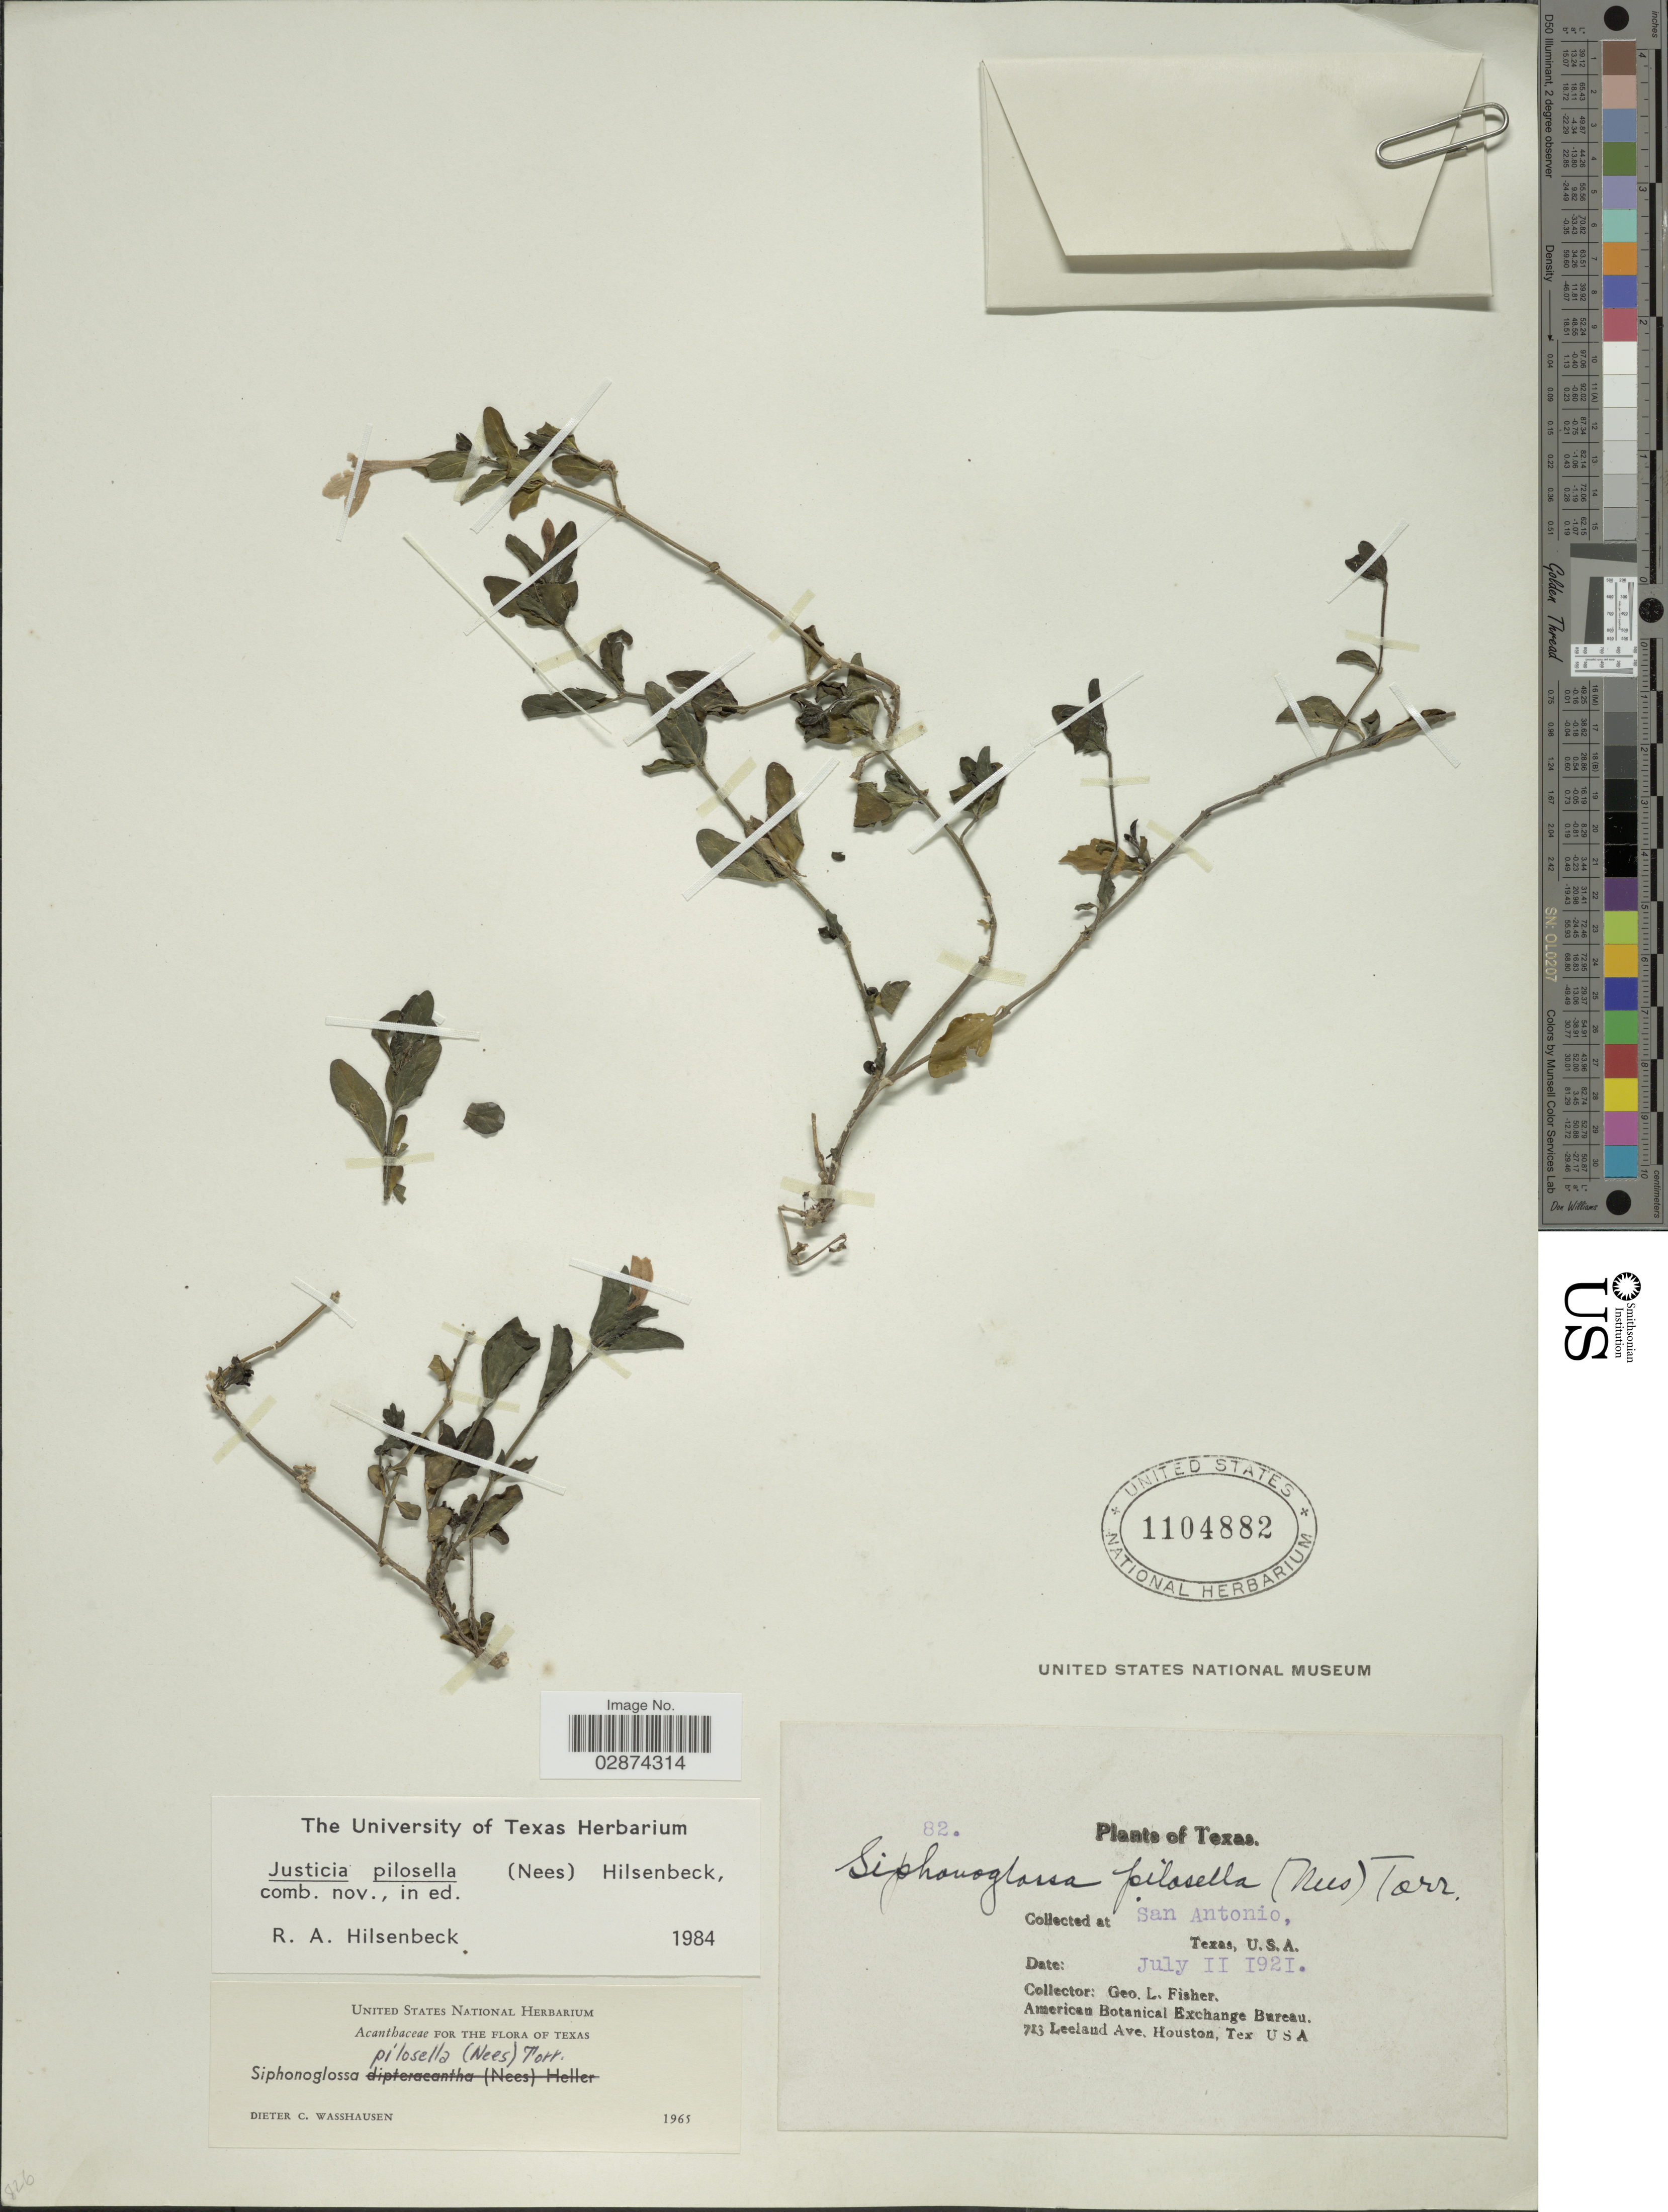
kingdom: Plantae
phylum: Tracheophyta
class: Magnoliopsida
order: Lamiales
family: Acanthaceae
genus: Justicia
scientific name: Justicia pilosella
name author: (Nees) Hilsenb.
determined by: Fisher, Amanda, (LOB), California State University, Long Beach (UNITED STATES)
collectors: G. L. Fisher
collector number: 82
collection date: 1921-07-11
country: United States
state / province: Texas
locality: San Antonio.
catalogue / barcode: US 1104882